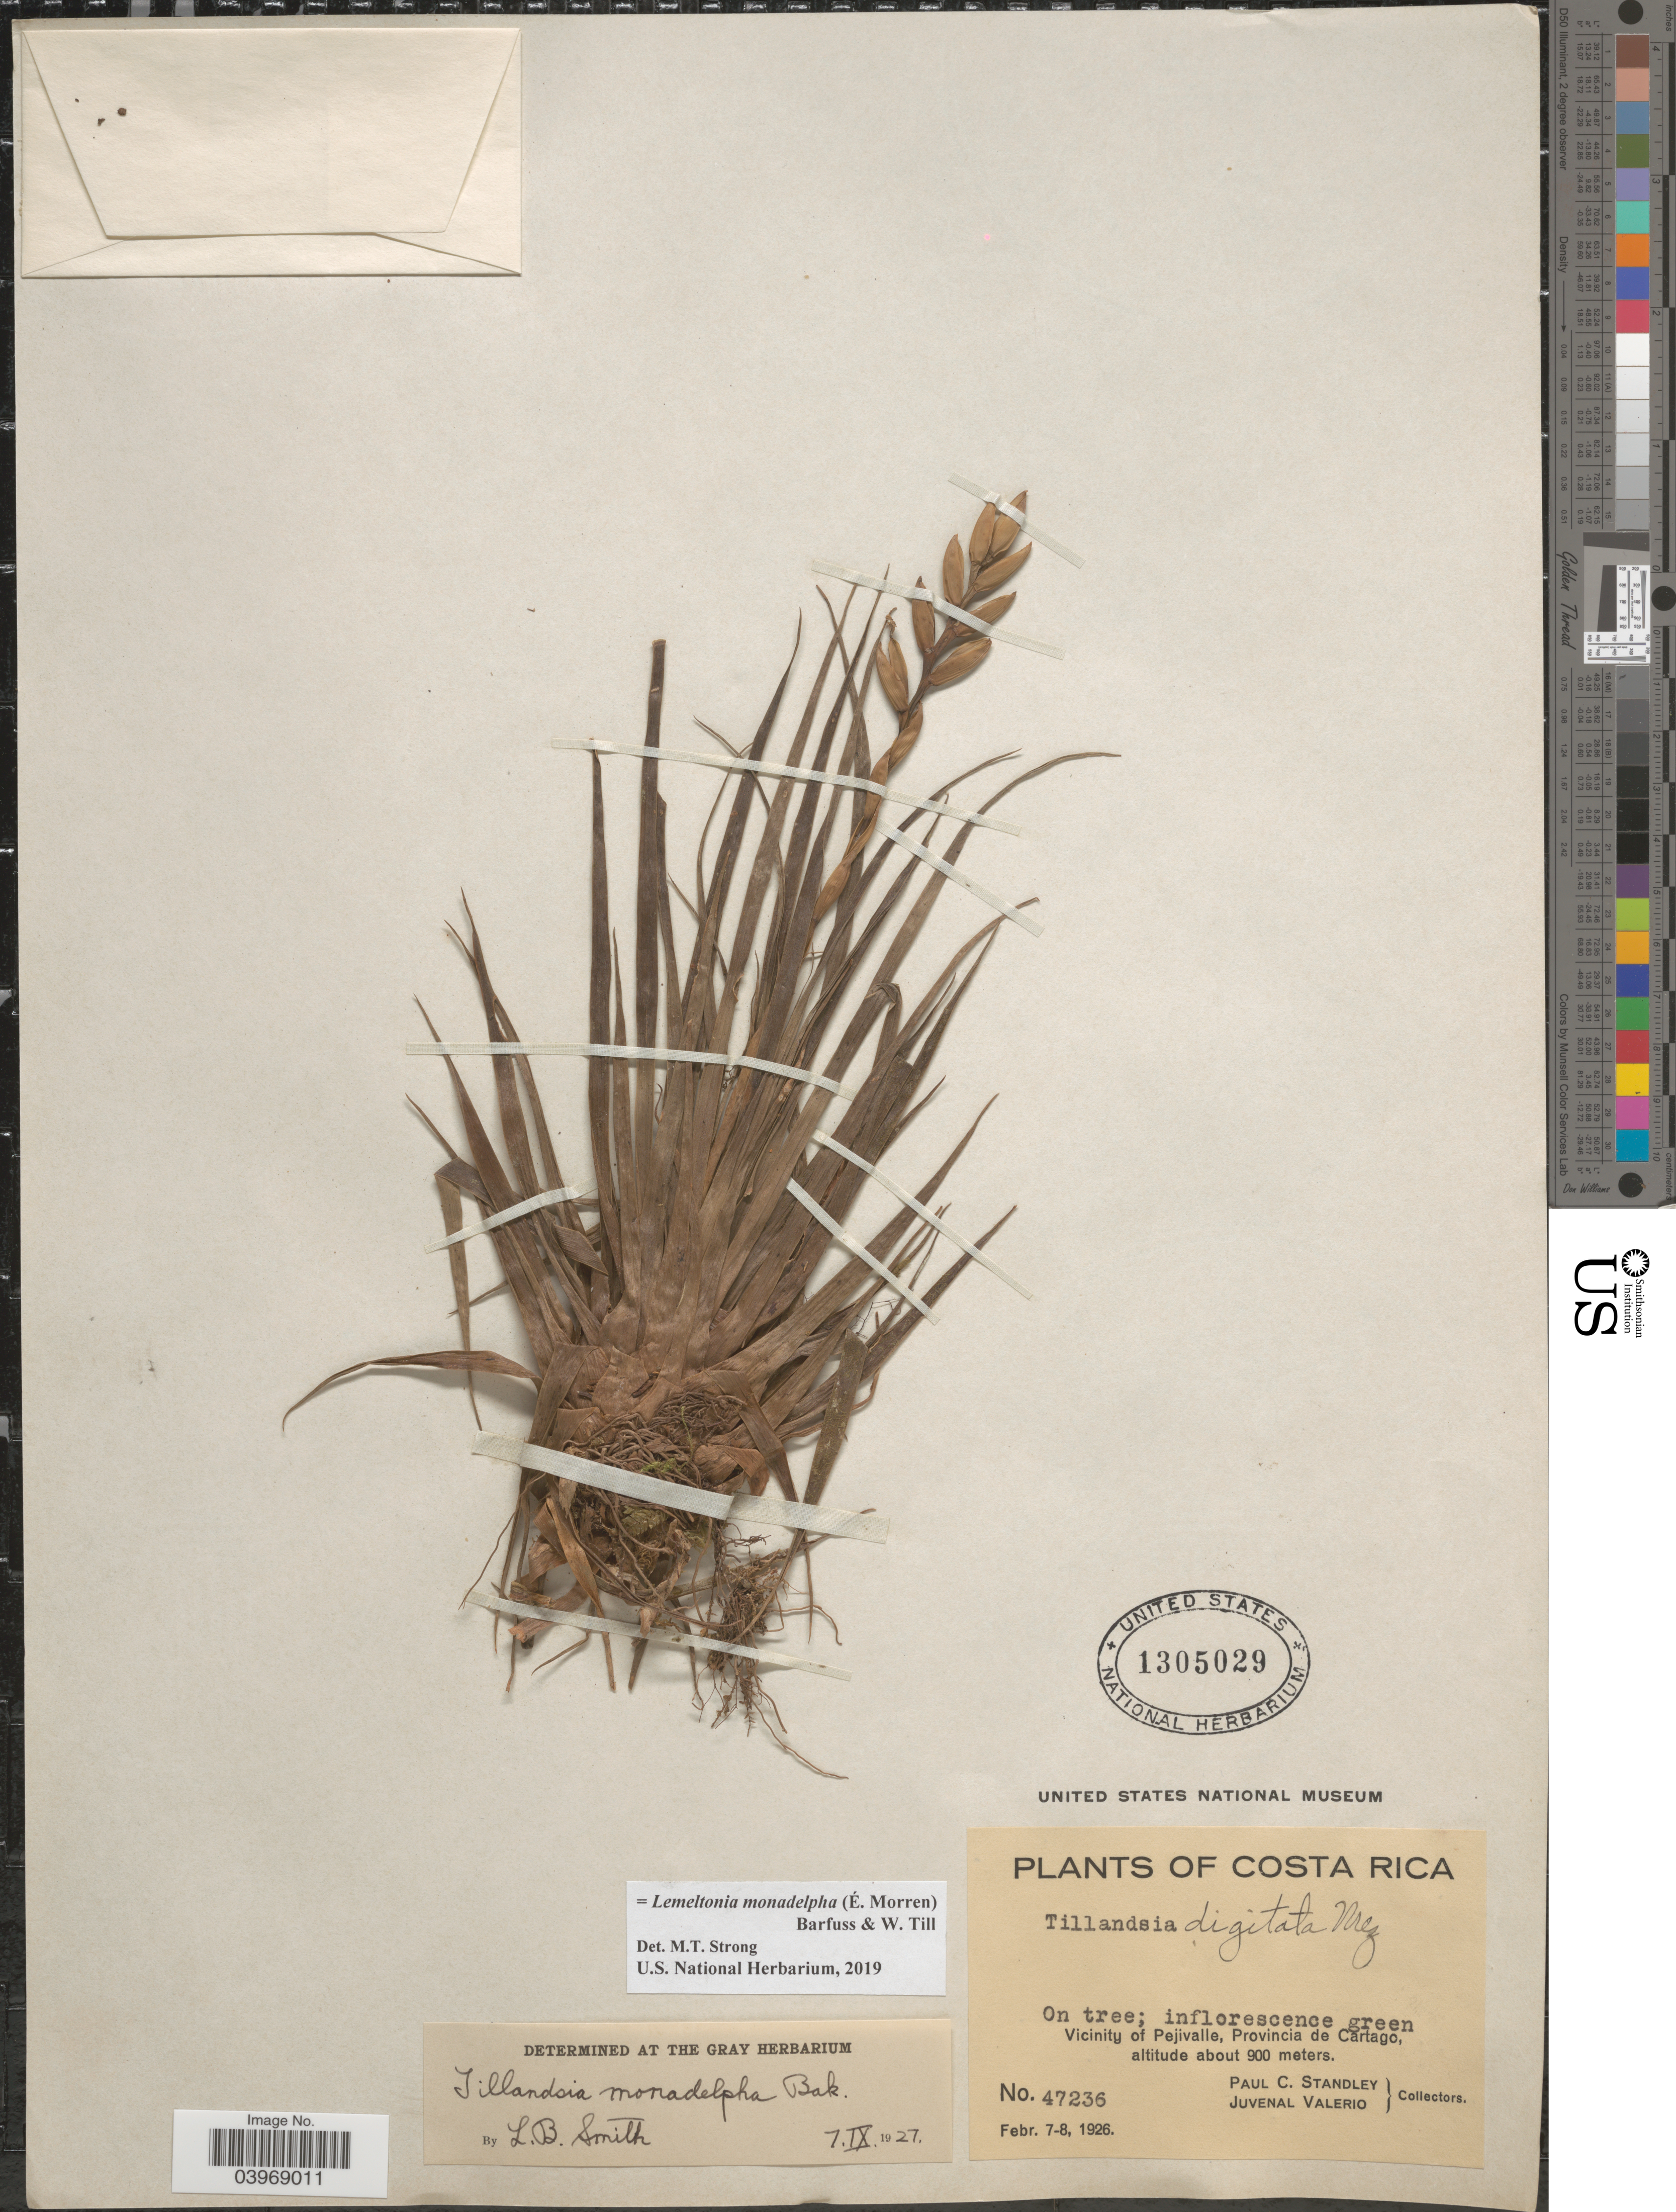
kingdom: Plantae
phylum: Tracheophyta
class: Liliopsida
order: Poales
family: Bromeliaceae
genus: Lemeltonia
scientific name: Lemeltonia monadelpha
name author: (É. Morren) Barfuss & W. Till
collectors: P. C. Standley & J. Valerio R.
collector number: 47236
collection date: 1926-02-07/1926-02-08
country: Costa Rica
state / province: Cartago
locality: Vicinity of Pejivalle.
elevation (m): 900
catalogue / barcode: US 1305029